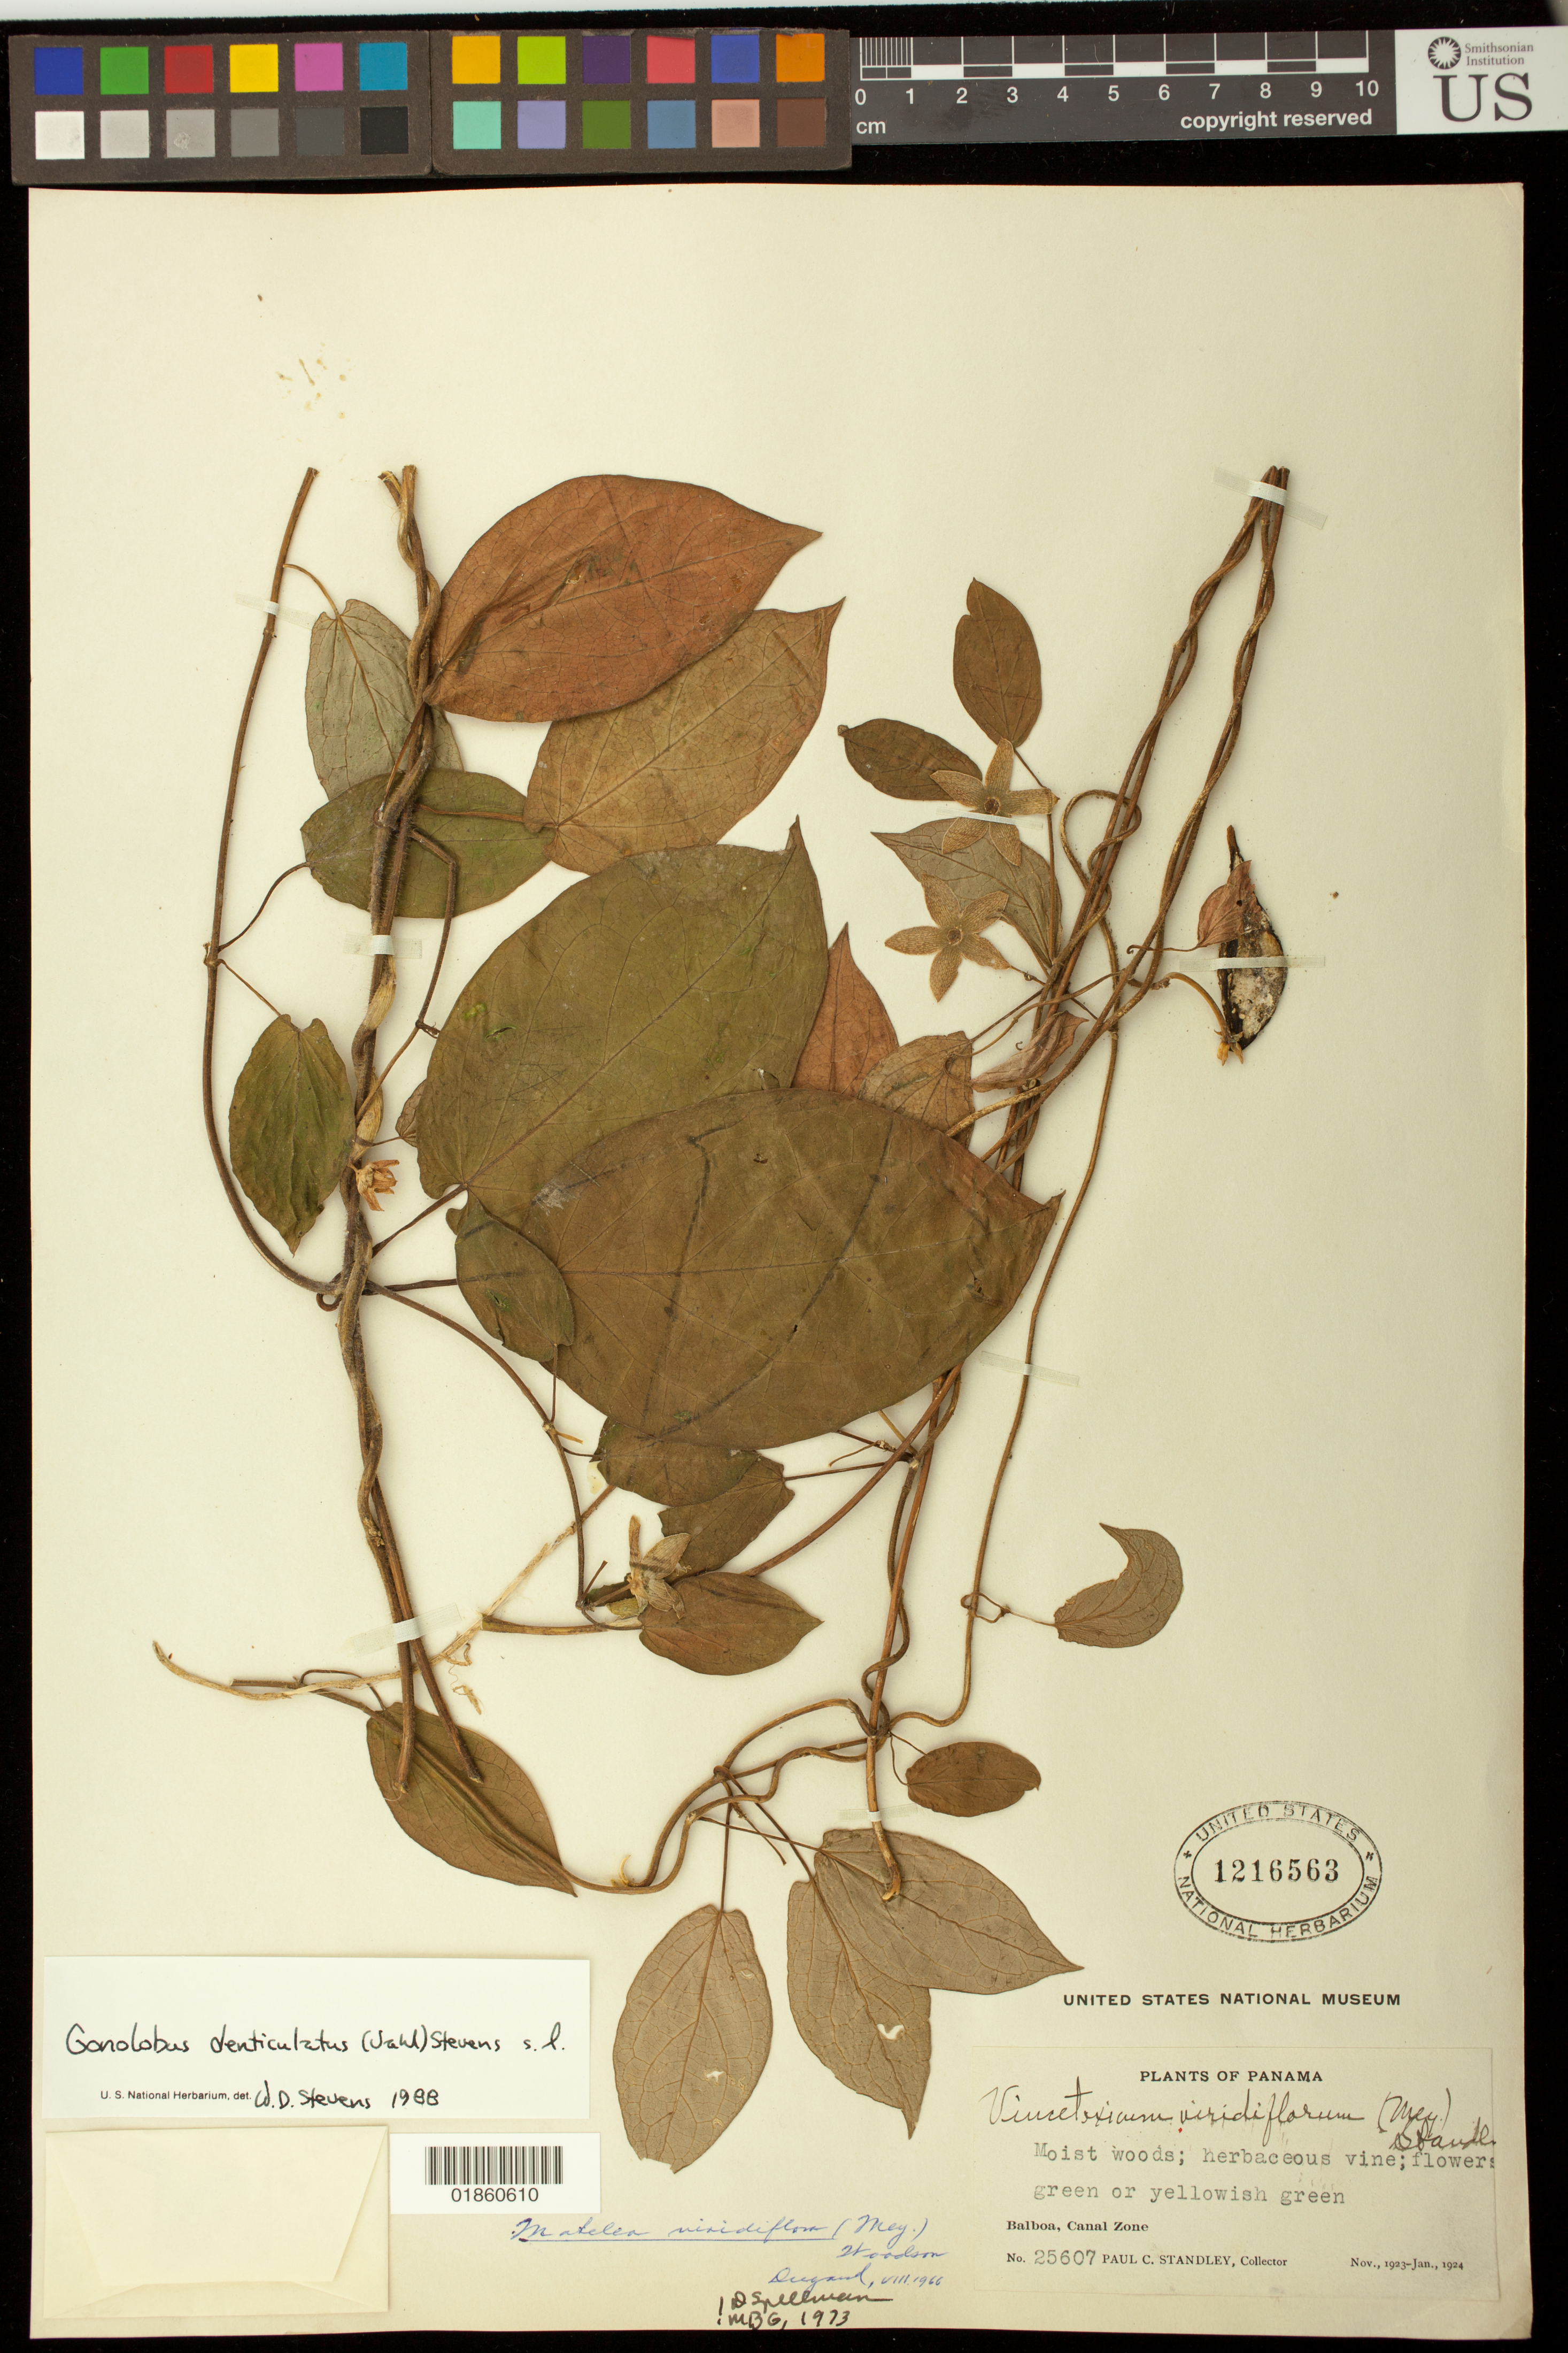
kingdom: Plantae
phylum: Tracheophyta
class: Magnoliopsida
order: Gentianales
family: Apocynaceae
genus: Gonolobus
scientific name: Gonolobus denticulatus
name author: (Vahl) W.D. Stevens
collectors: P. C. Standley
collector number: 25607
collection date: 1923-11/1924-01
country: Panama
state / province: Panamá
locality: Balboa, Canal Zone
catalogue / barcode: US 1216563